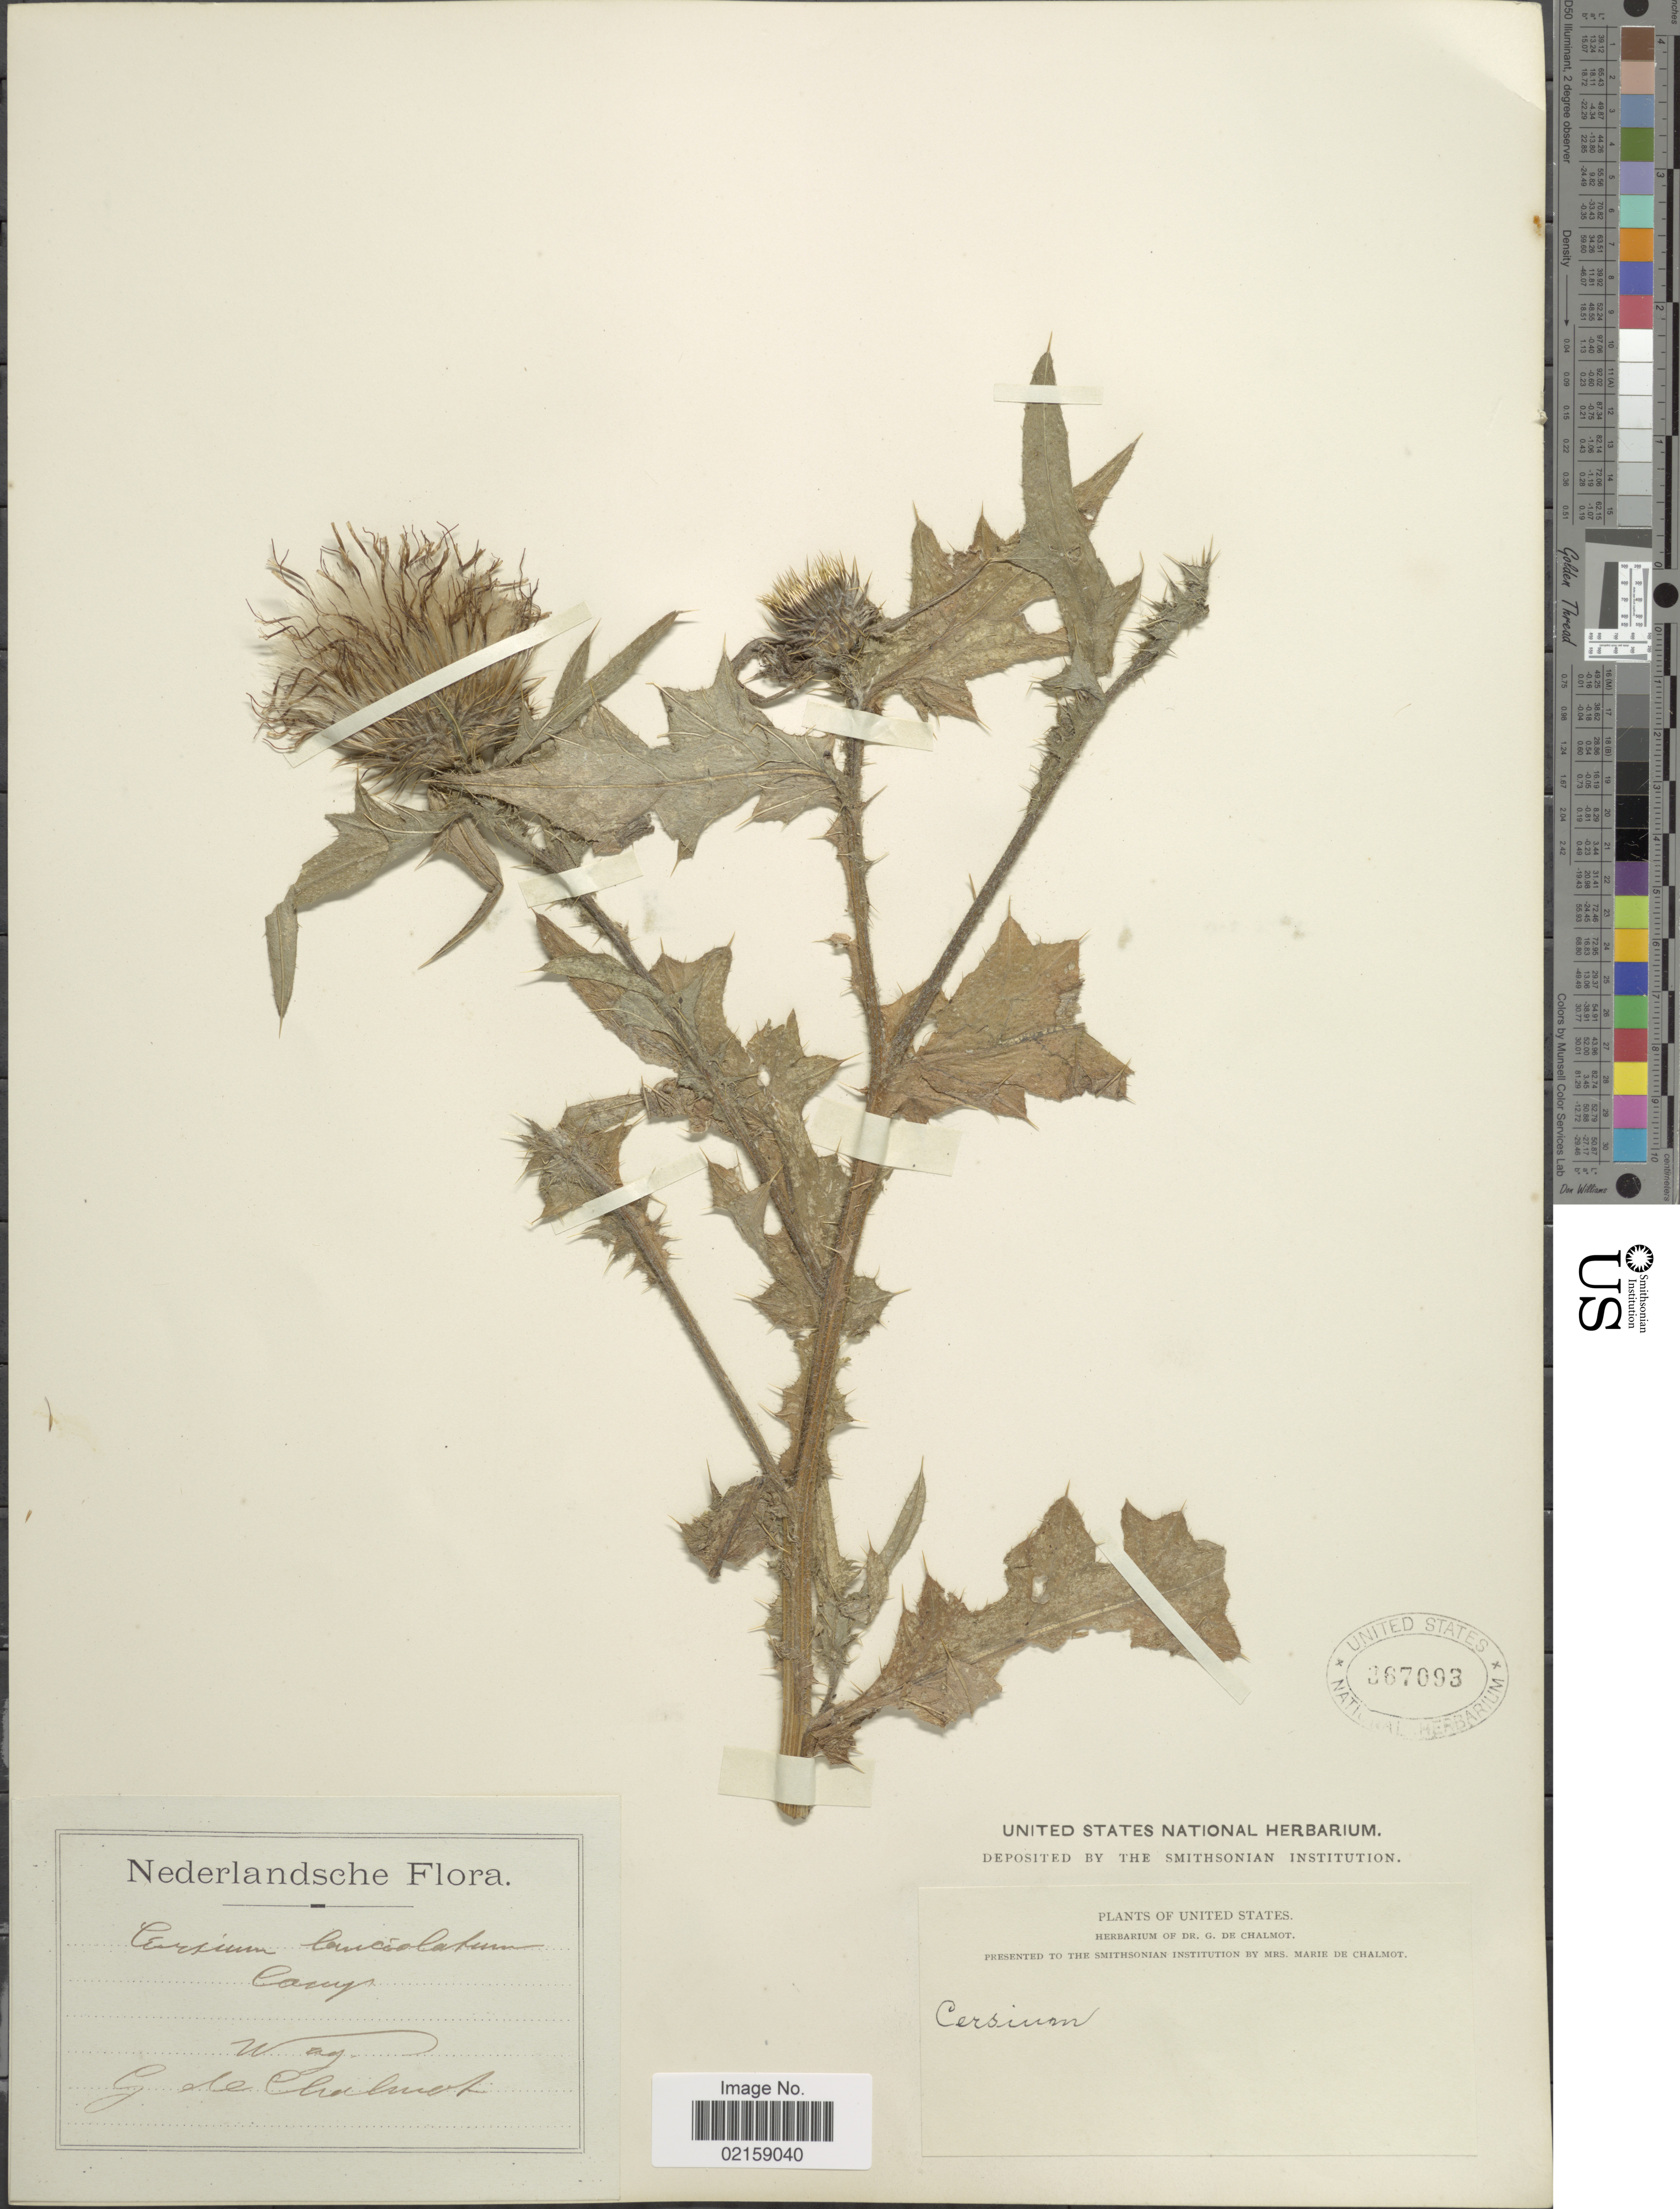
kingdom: Plantae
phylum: Tracheophyta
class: Magnoliopsida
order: Asterales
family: Asteraceae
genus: Cirsium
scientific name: Cirsium vulgare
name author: (Savi) Ten.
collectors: G. de Chalmot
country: Netherlands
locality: Wag.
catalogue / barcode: US 367093